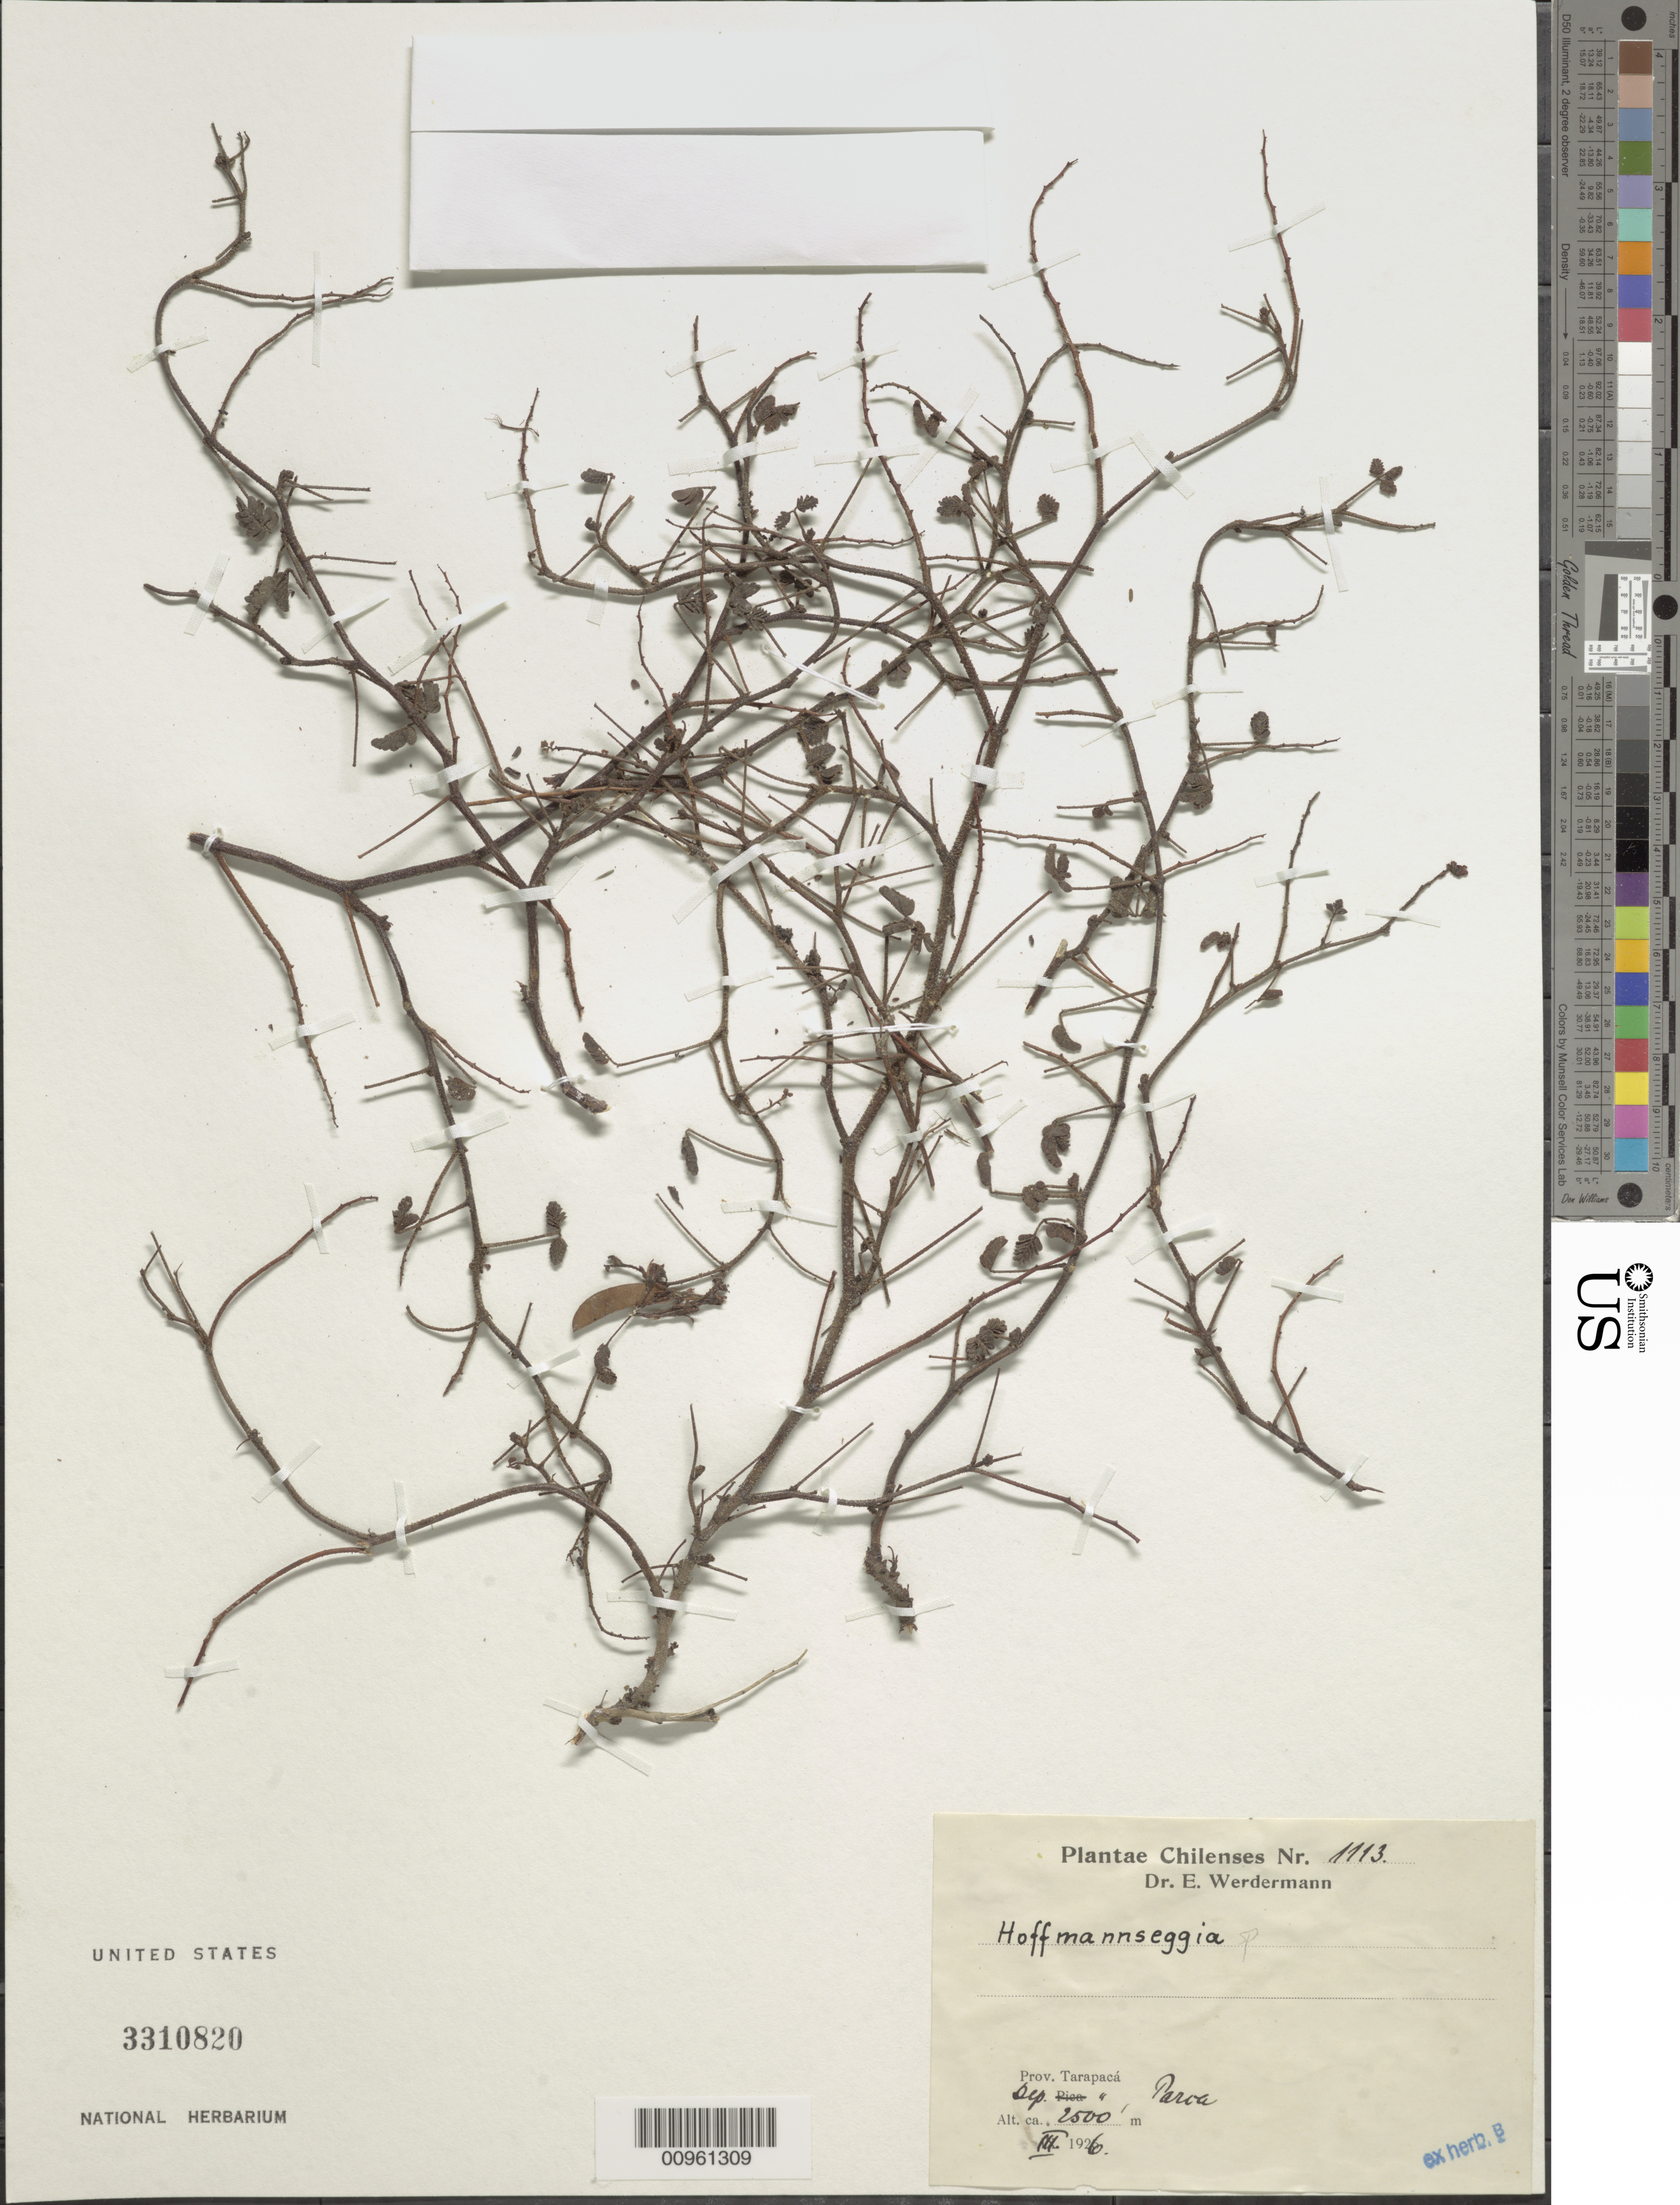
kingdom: Plantae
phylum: Tracheophyta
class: Magnoliopsida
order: Fabales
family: Fabaceae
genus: Hoffmannseggia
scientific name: Hoffmannseggia sp.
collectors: E. Werdermann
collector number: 1113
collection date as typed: Mar 1926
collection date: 1926-03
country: Chile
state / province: Tarapacá (I)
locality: Dep. Parca/Parta/Parva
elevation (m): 2500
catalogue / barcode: US 3310820